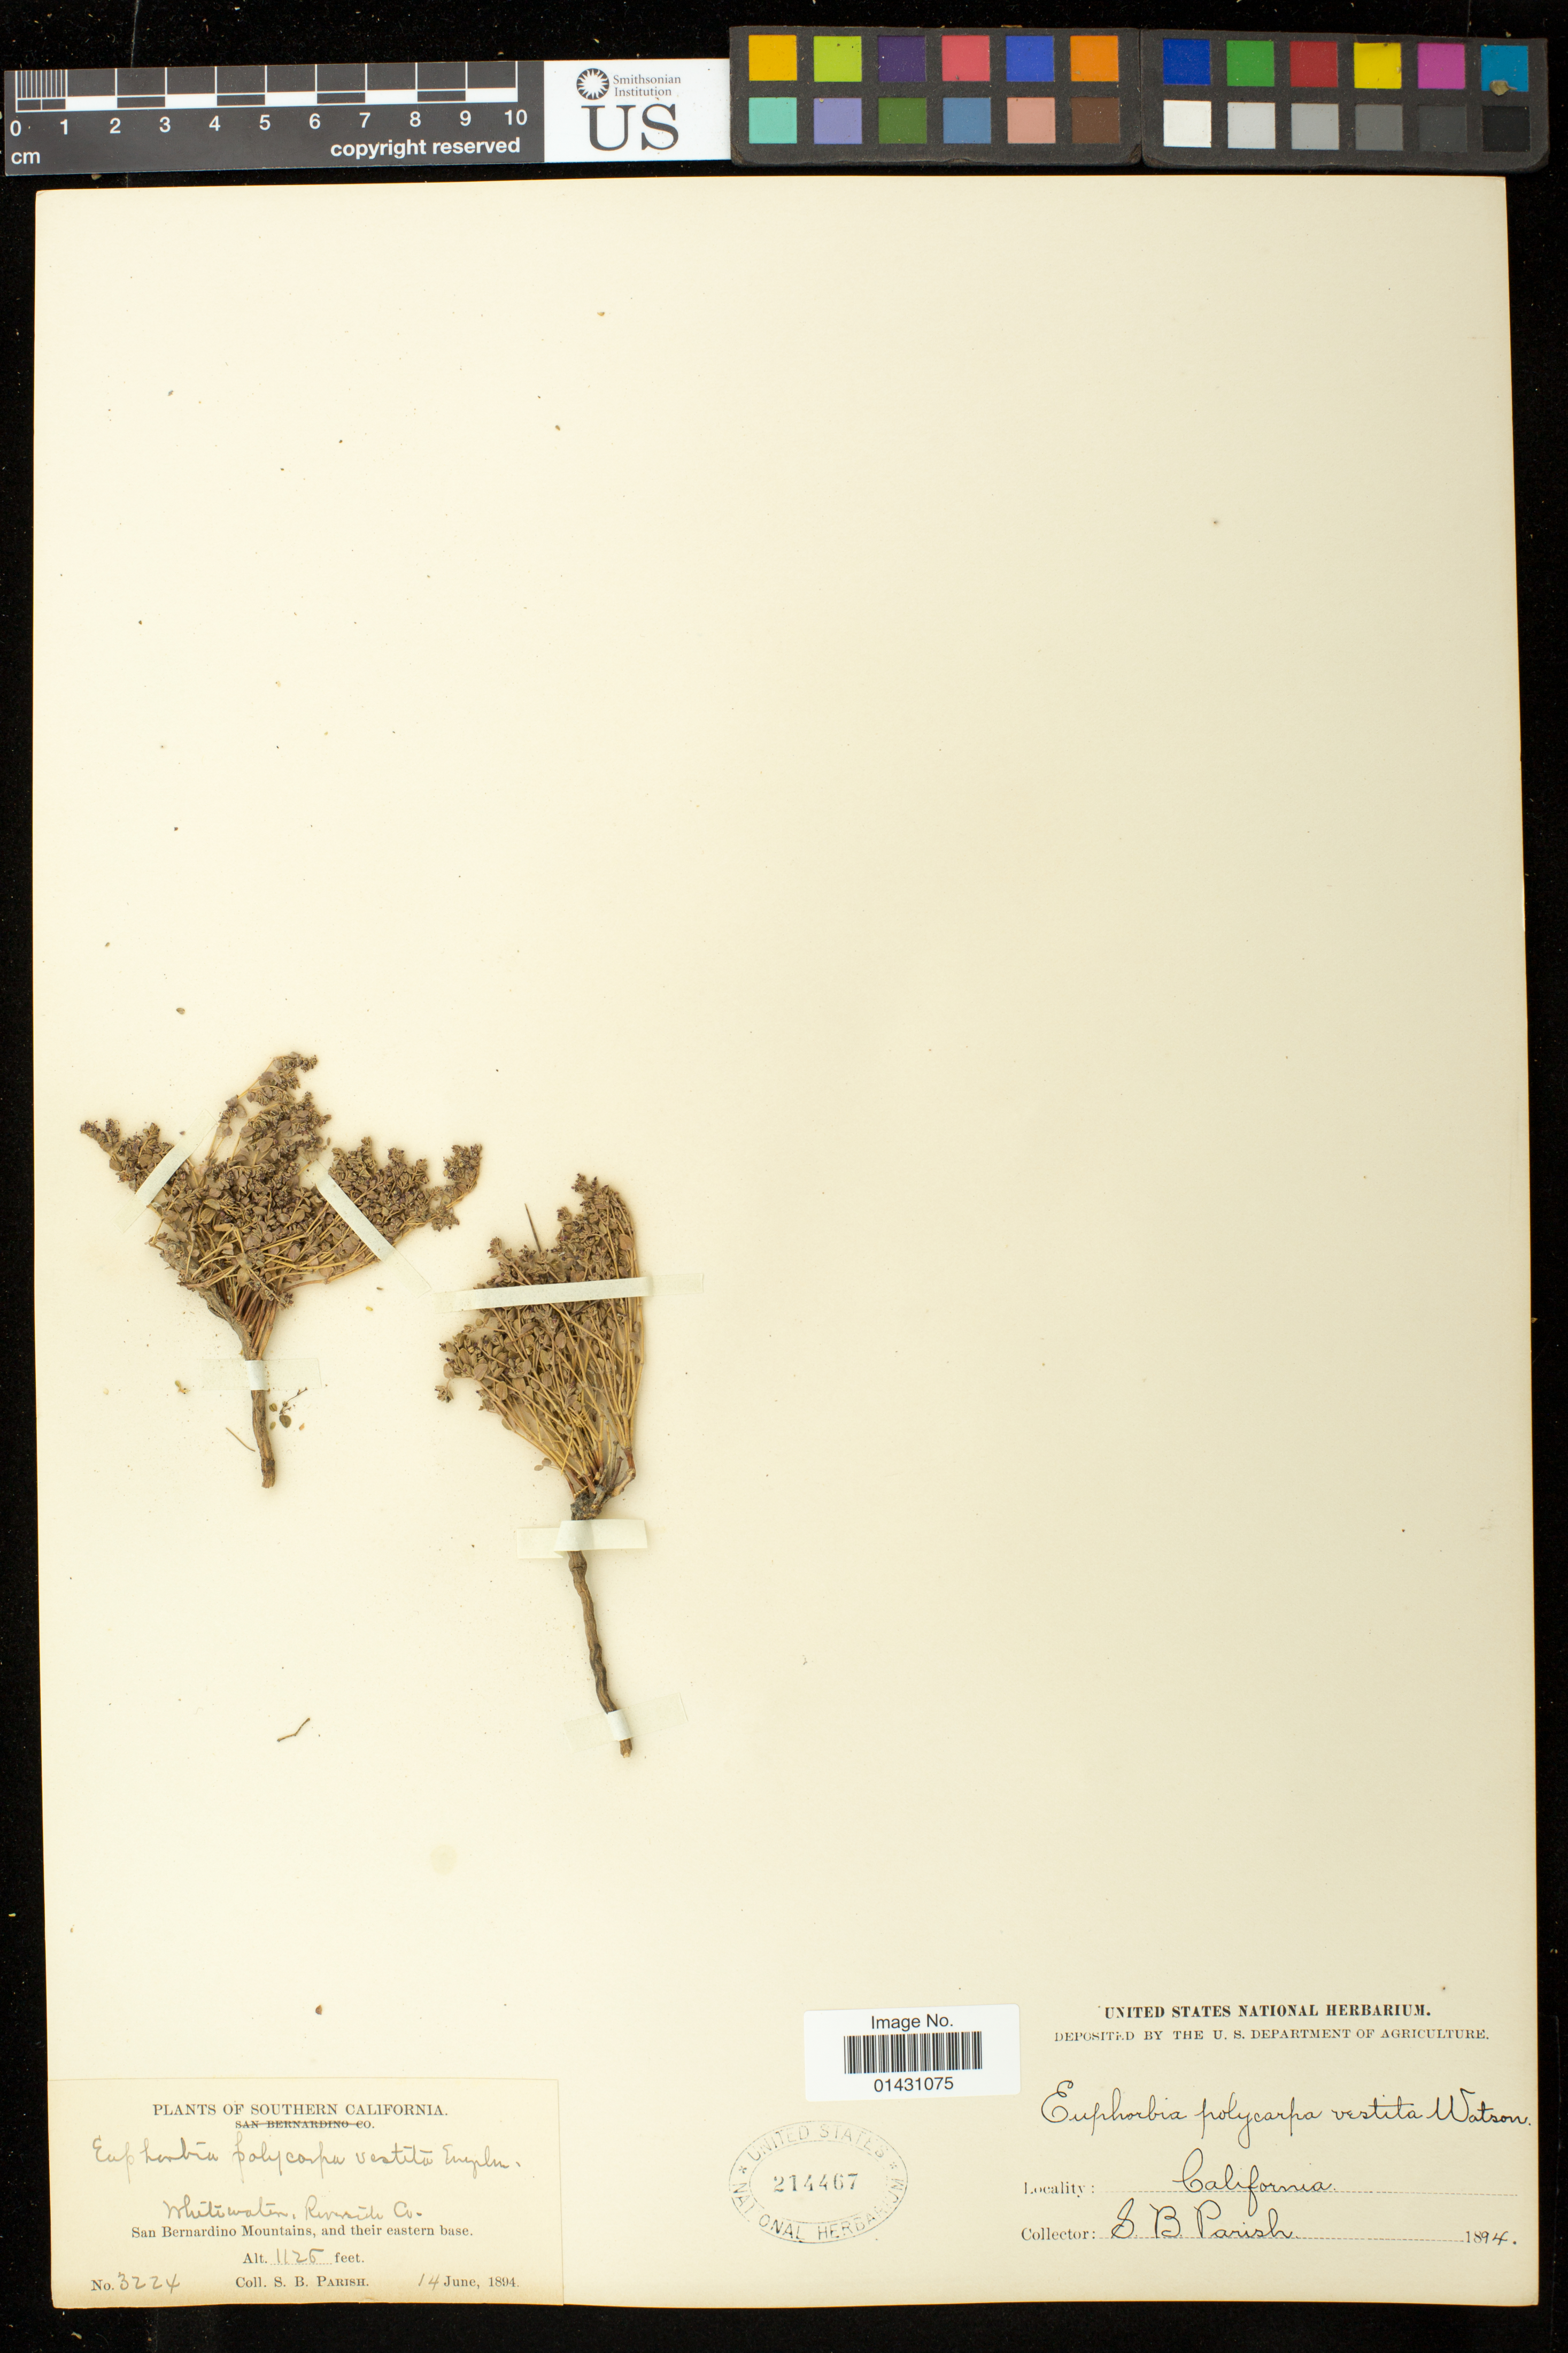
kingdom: Plantae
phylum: Tracheophyta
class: Magnoliopsida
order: Malpighiales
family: Euphorbiaceae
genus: Euphorbia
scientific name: Euphorbia polycarpa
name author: Benth.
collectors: S. B. Parish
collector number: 3224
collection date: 1894-06-14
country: United States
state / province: California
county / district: Riverside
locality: Whitewater; San Bernardino mountains and their eastern base.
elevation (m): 343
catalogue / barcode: US 214467